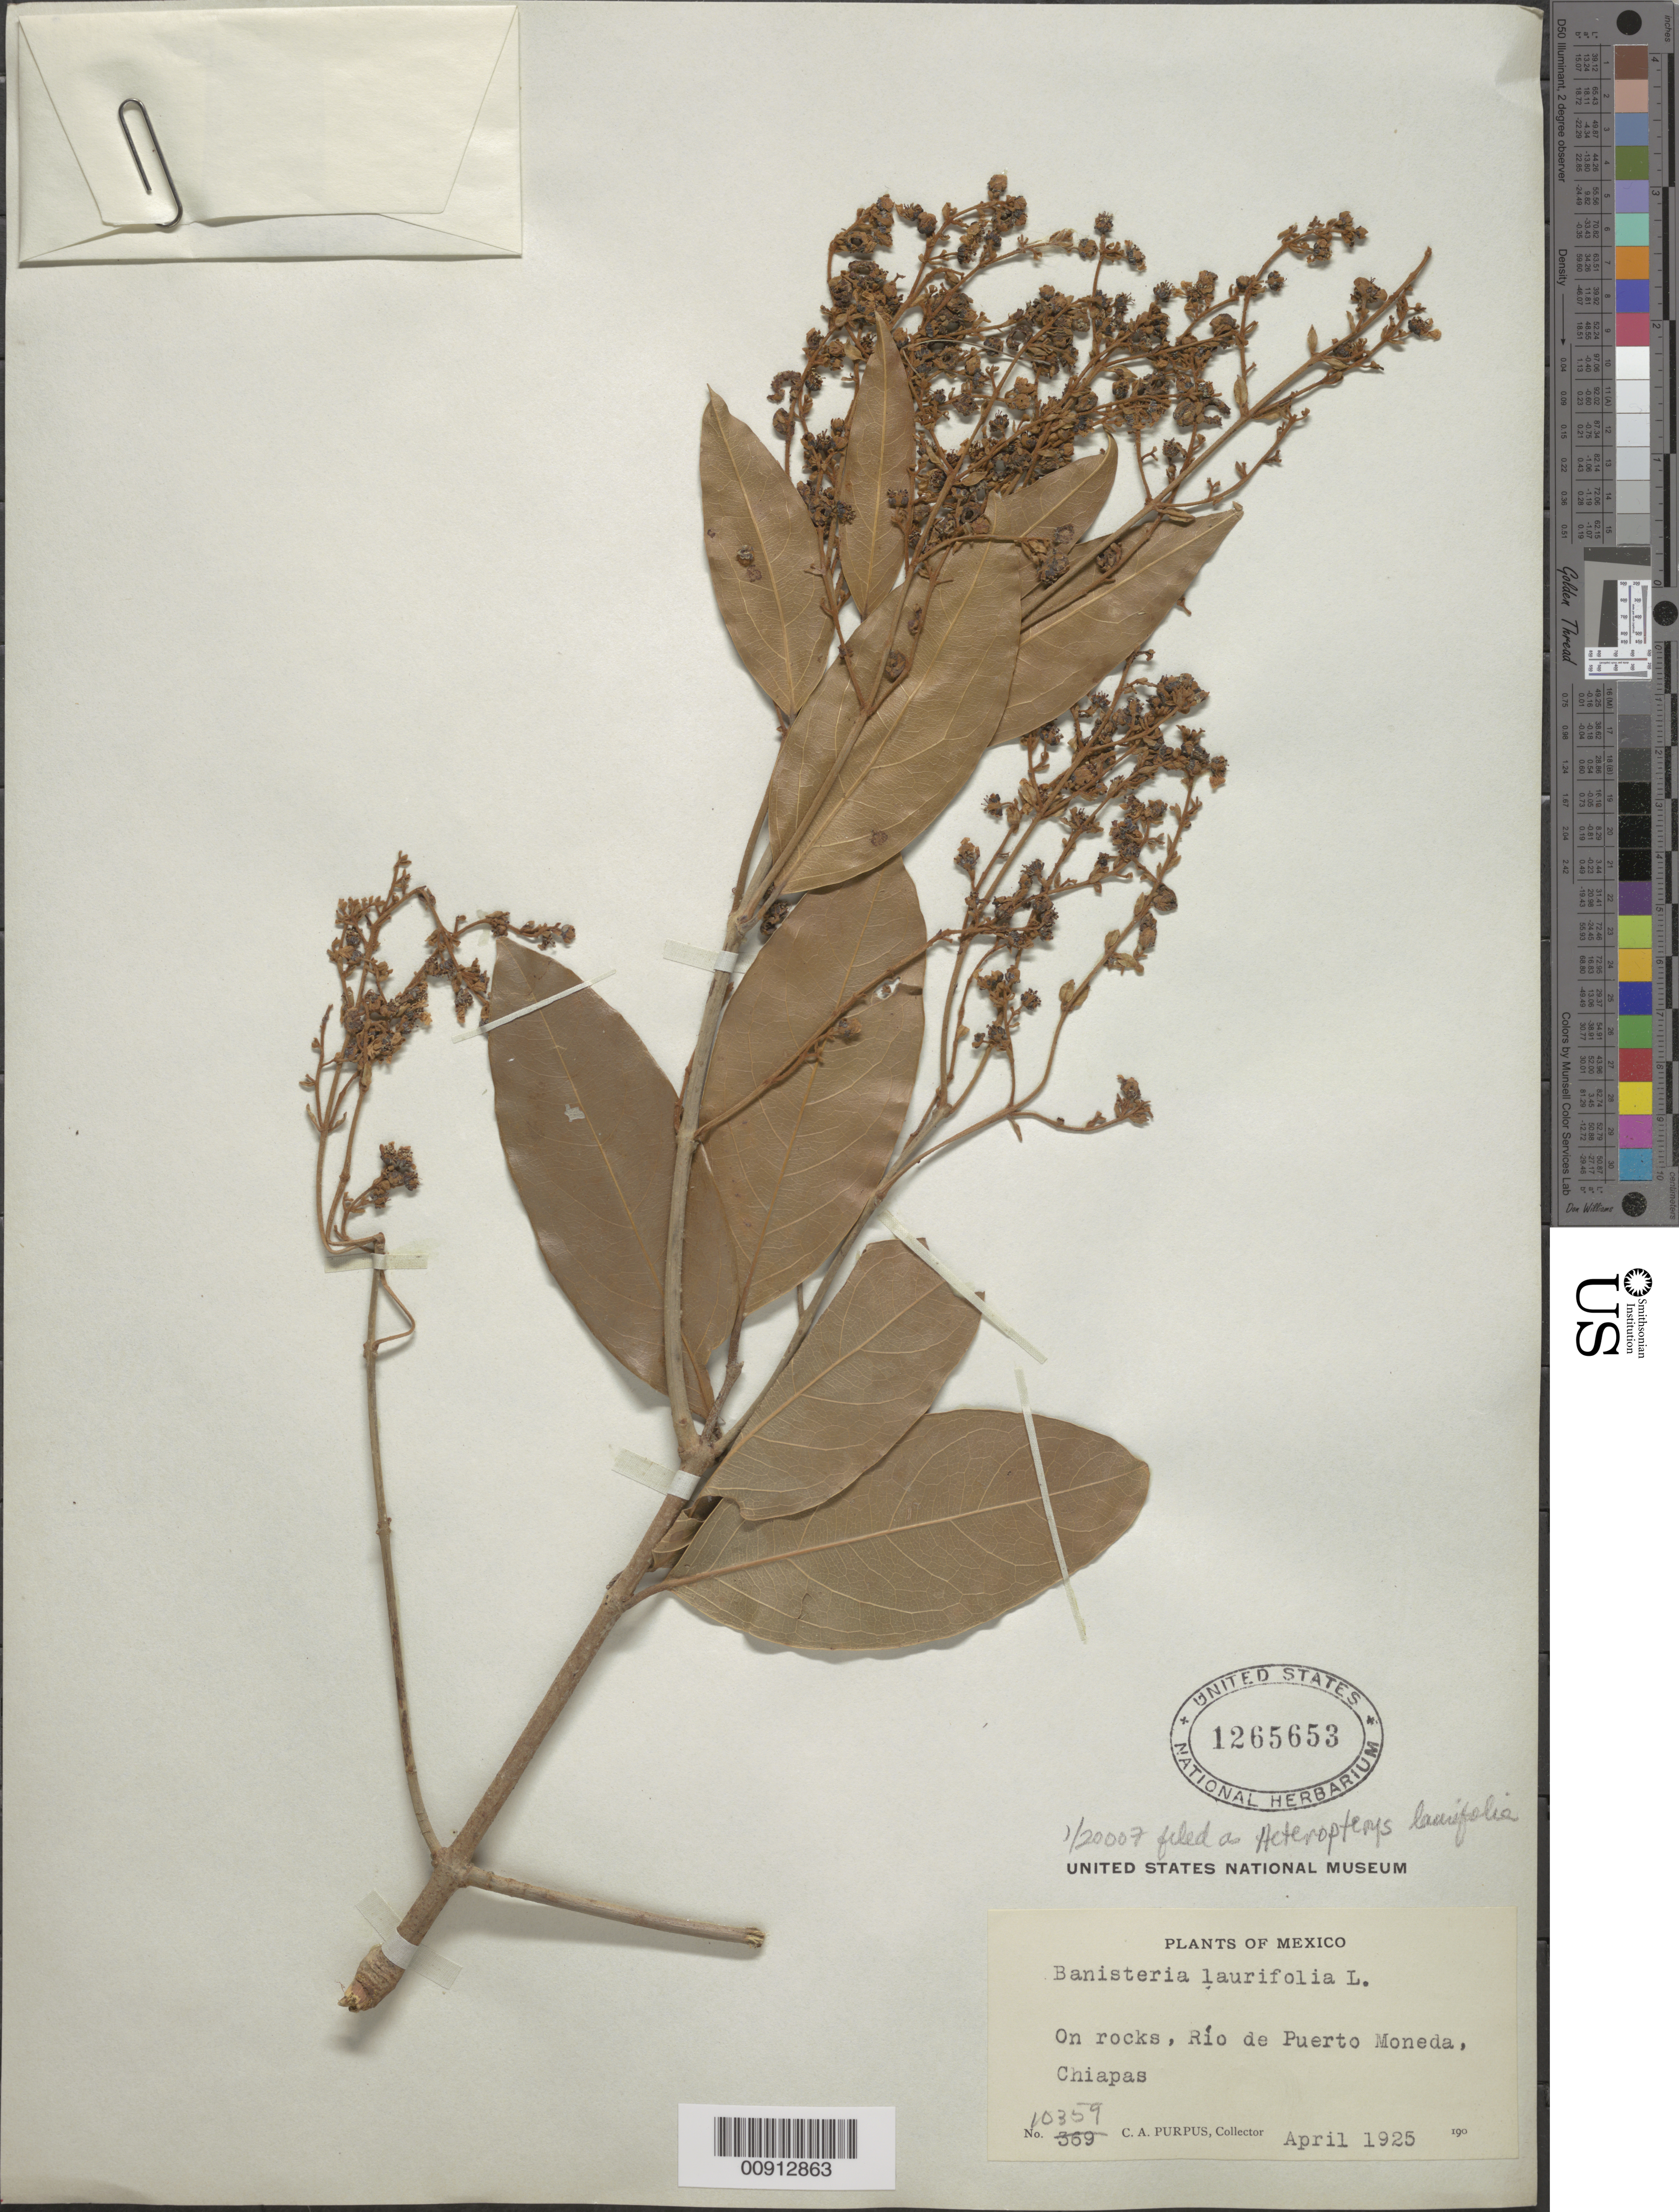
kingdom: Plantae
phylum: Tracheophyta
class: Magnoliopsida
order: Malpighiales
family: Malpighiaceae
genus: Heteropterys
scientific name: Heteropterys laurifolia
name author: (L.) A. Juss.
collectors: C. A. Purpus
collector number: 10359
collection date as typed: Apr 1925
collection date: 1925-04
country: Mexico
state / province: Chiapas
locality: Río de Puerto Moneda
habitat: On rocks.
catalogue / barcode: US 1265653